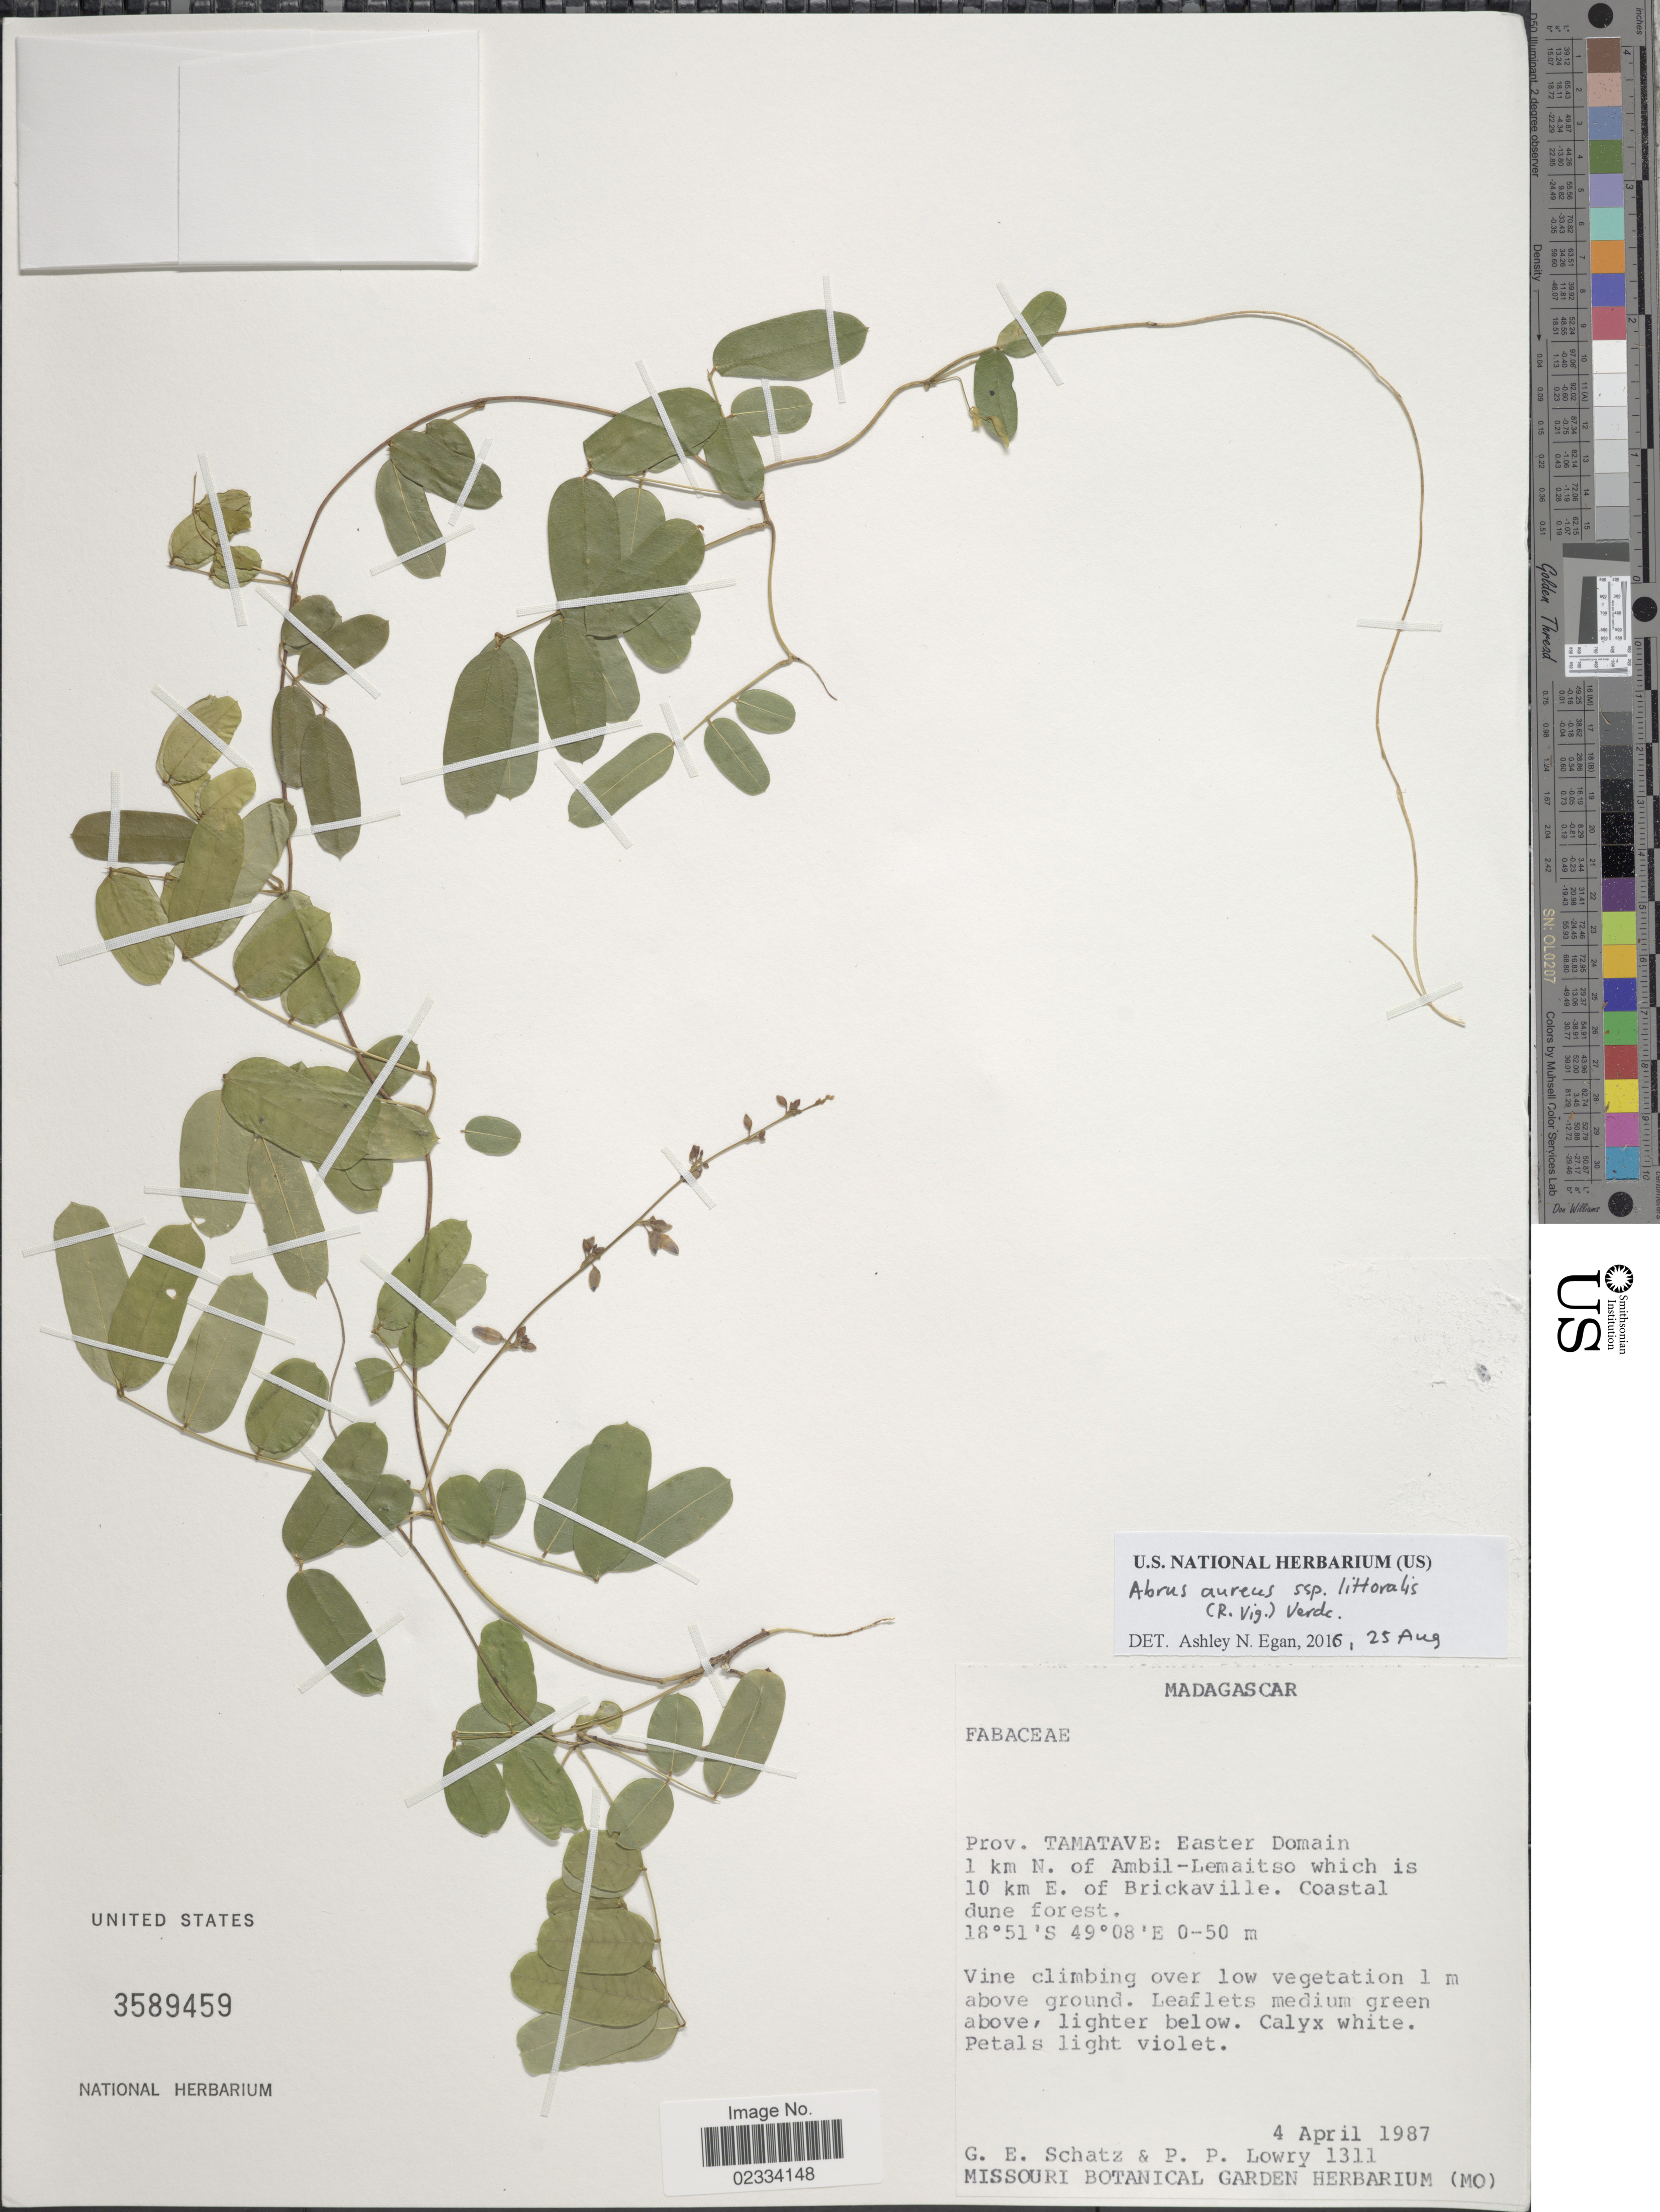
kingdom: Plantae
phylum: Tracheophyta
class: Magnoliopsida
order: Fabales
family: Fabaceae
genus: Abrus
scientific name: Abrus aureus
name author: R. Vig.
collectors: G. Schatz & P. Lowry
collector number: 1311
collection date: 1987-04-04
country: Madagascar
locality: Prov. Tamatave: Easter Domain 1 km N. of Ambil-Lemaitso which is 10 km E. of Brickaville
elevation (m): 0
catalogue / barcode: US 3589459